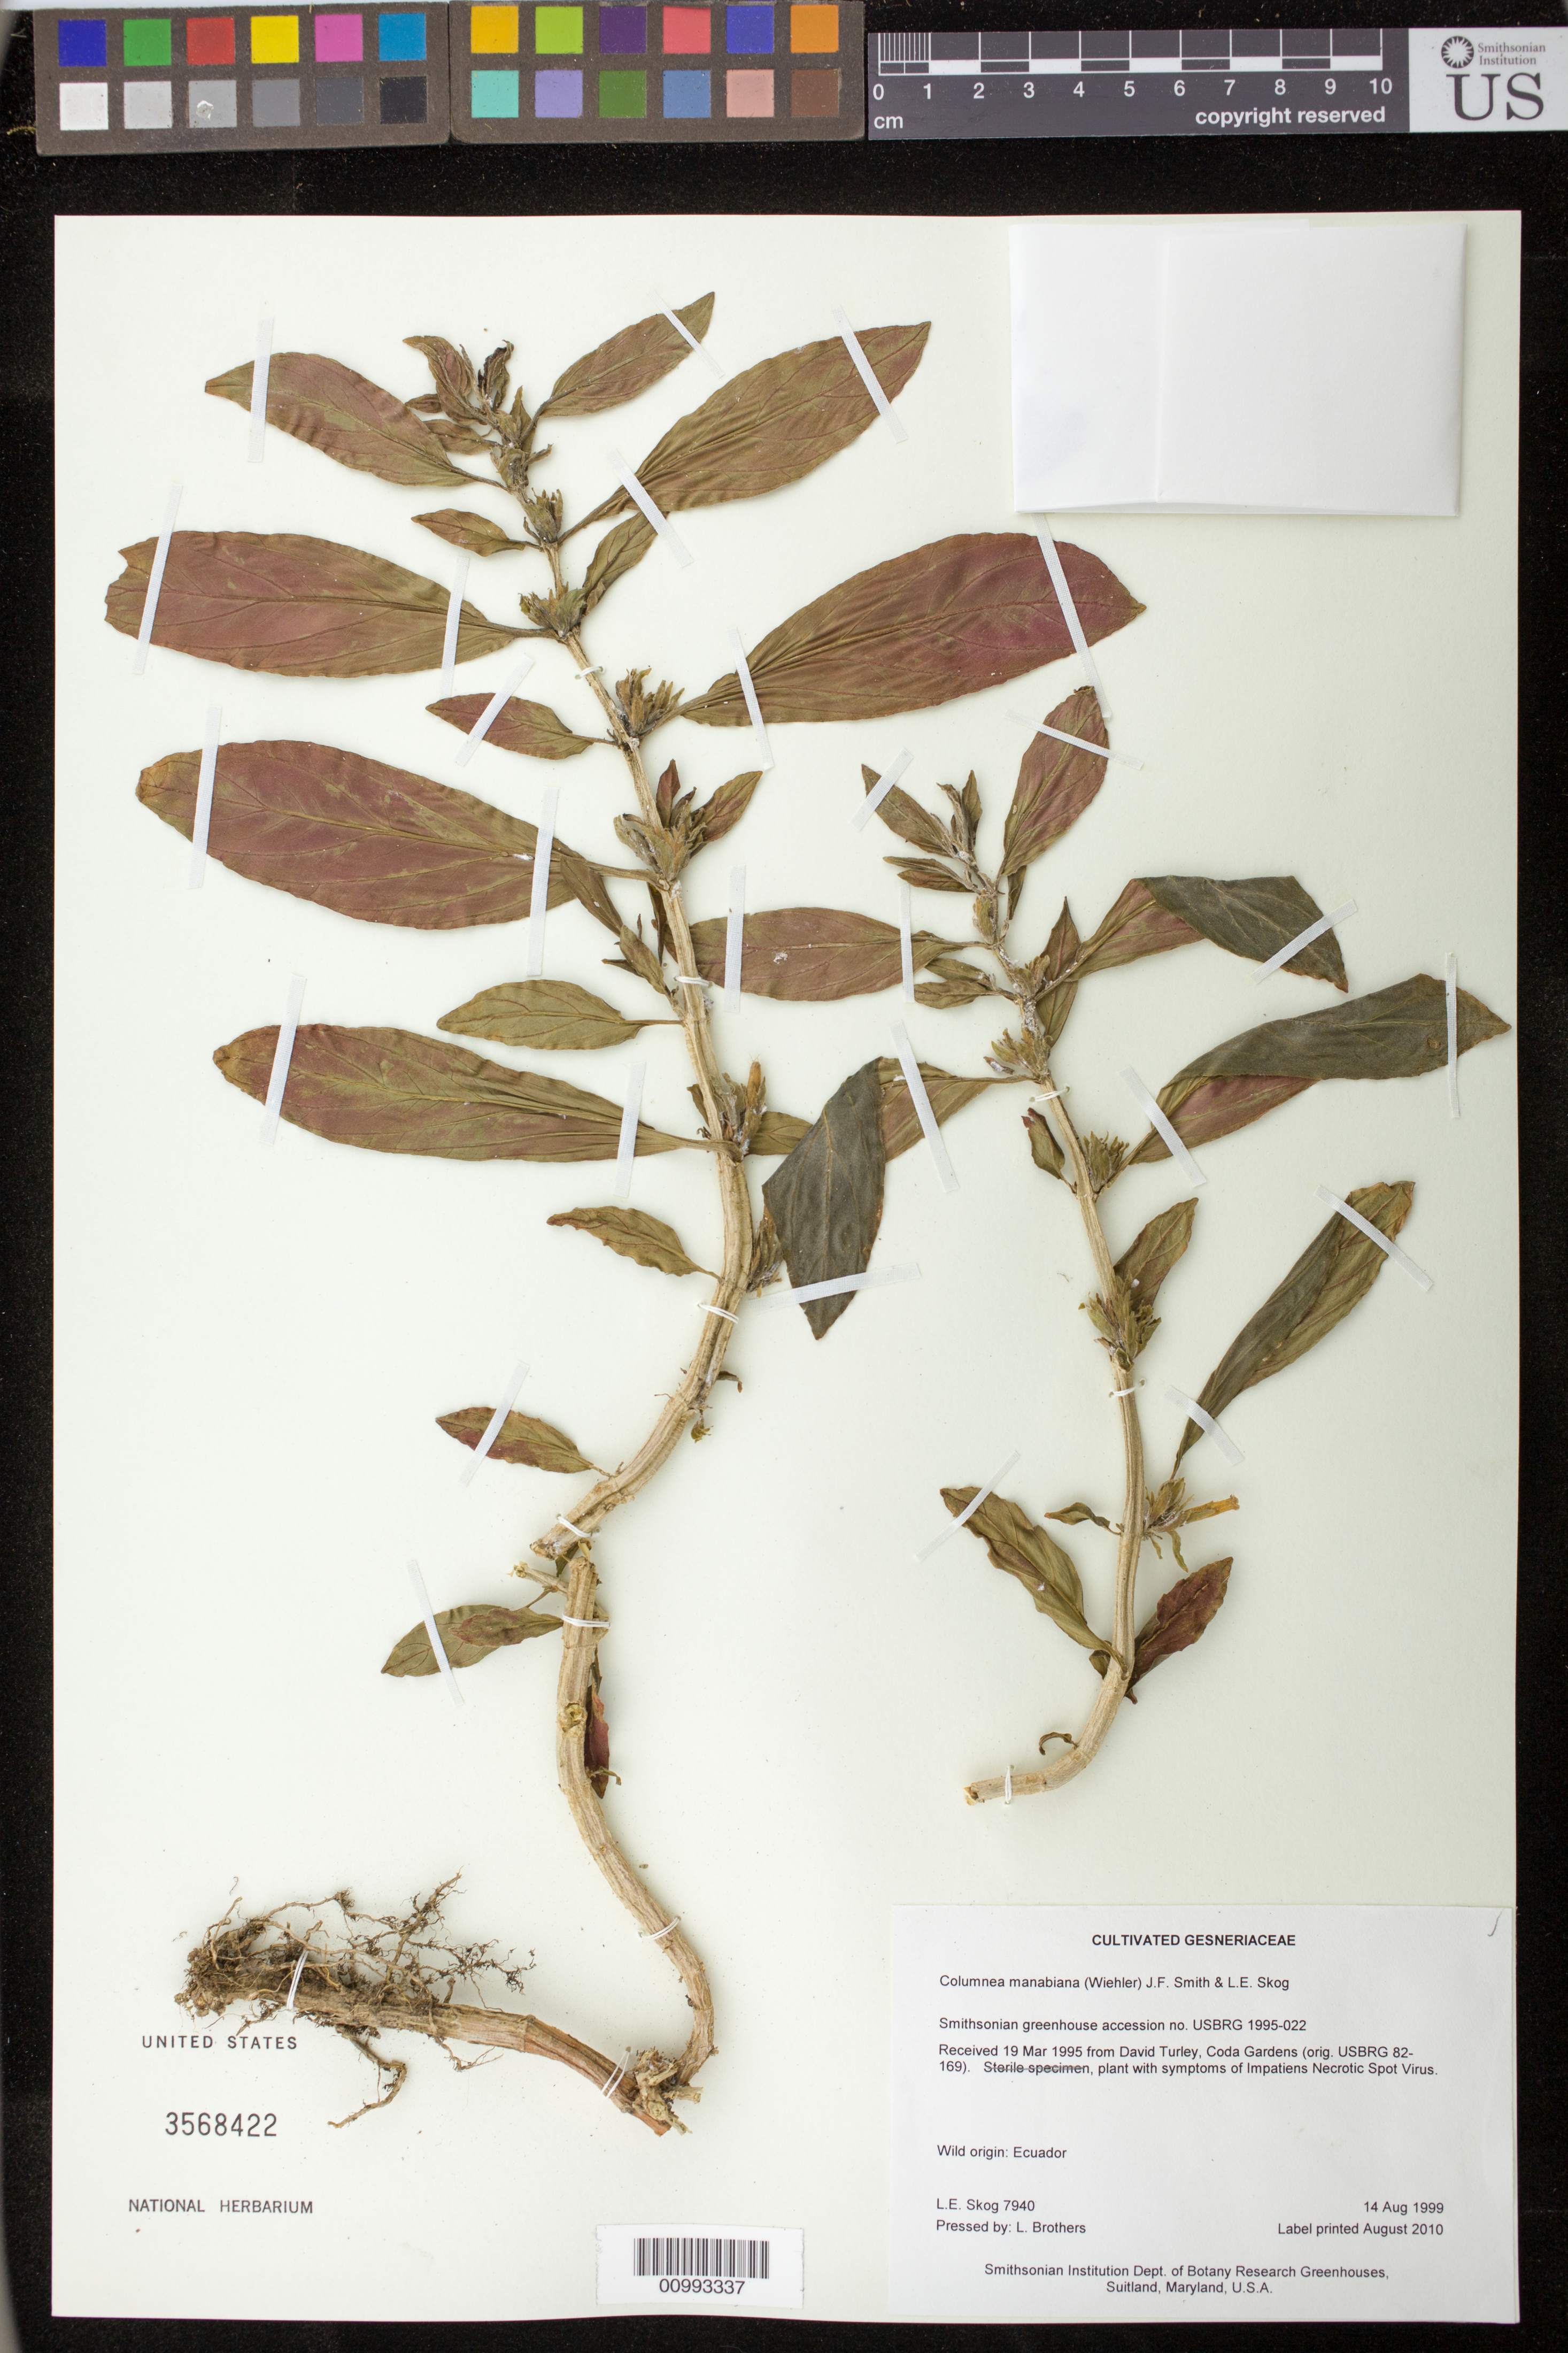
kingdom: Plantae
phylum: Tracheophyta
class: Magnoliopsida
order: Lamiales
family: Gesneriaceae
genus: Columnea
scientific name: Columnea manabiana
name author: (Wiehler) J.F. Sm. & L.E. Skog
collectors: L. E. Skog & L. Brothers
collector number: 7940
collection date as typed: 14 Aug 1999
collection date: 1999-08-14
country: Ecuador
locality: Smithsonian Institution Dept. of Botany Research Greenhouses, Suitland, Maryland, U.S.A.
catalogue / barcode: US 3568422